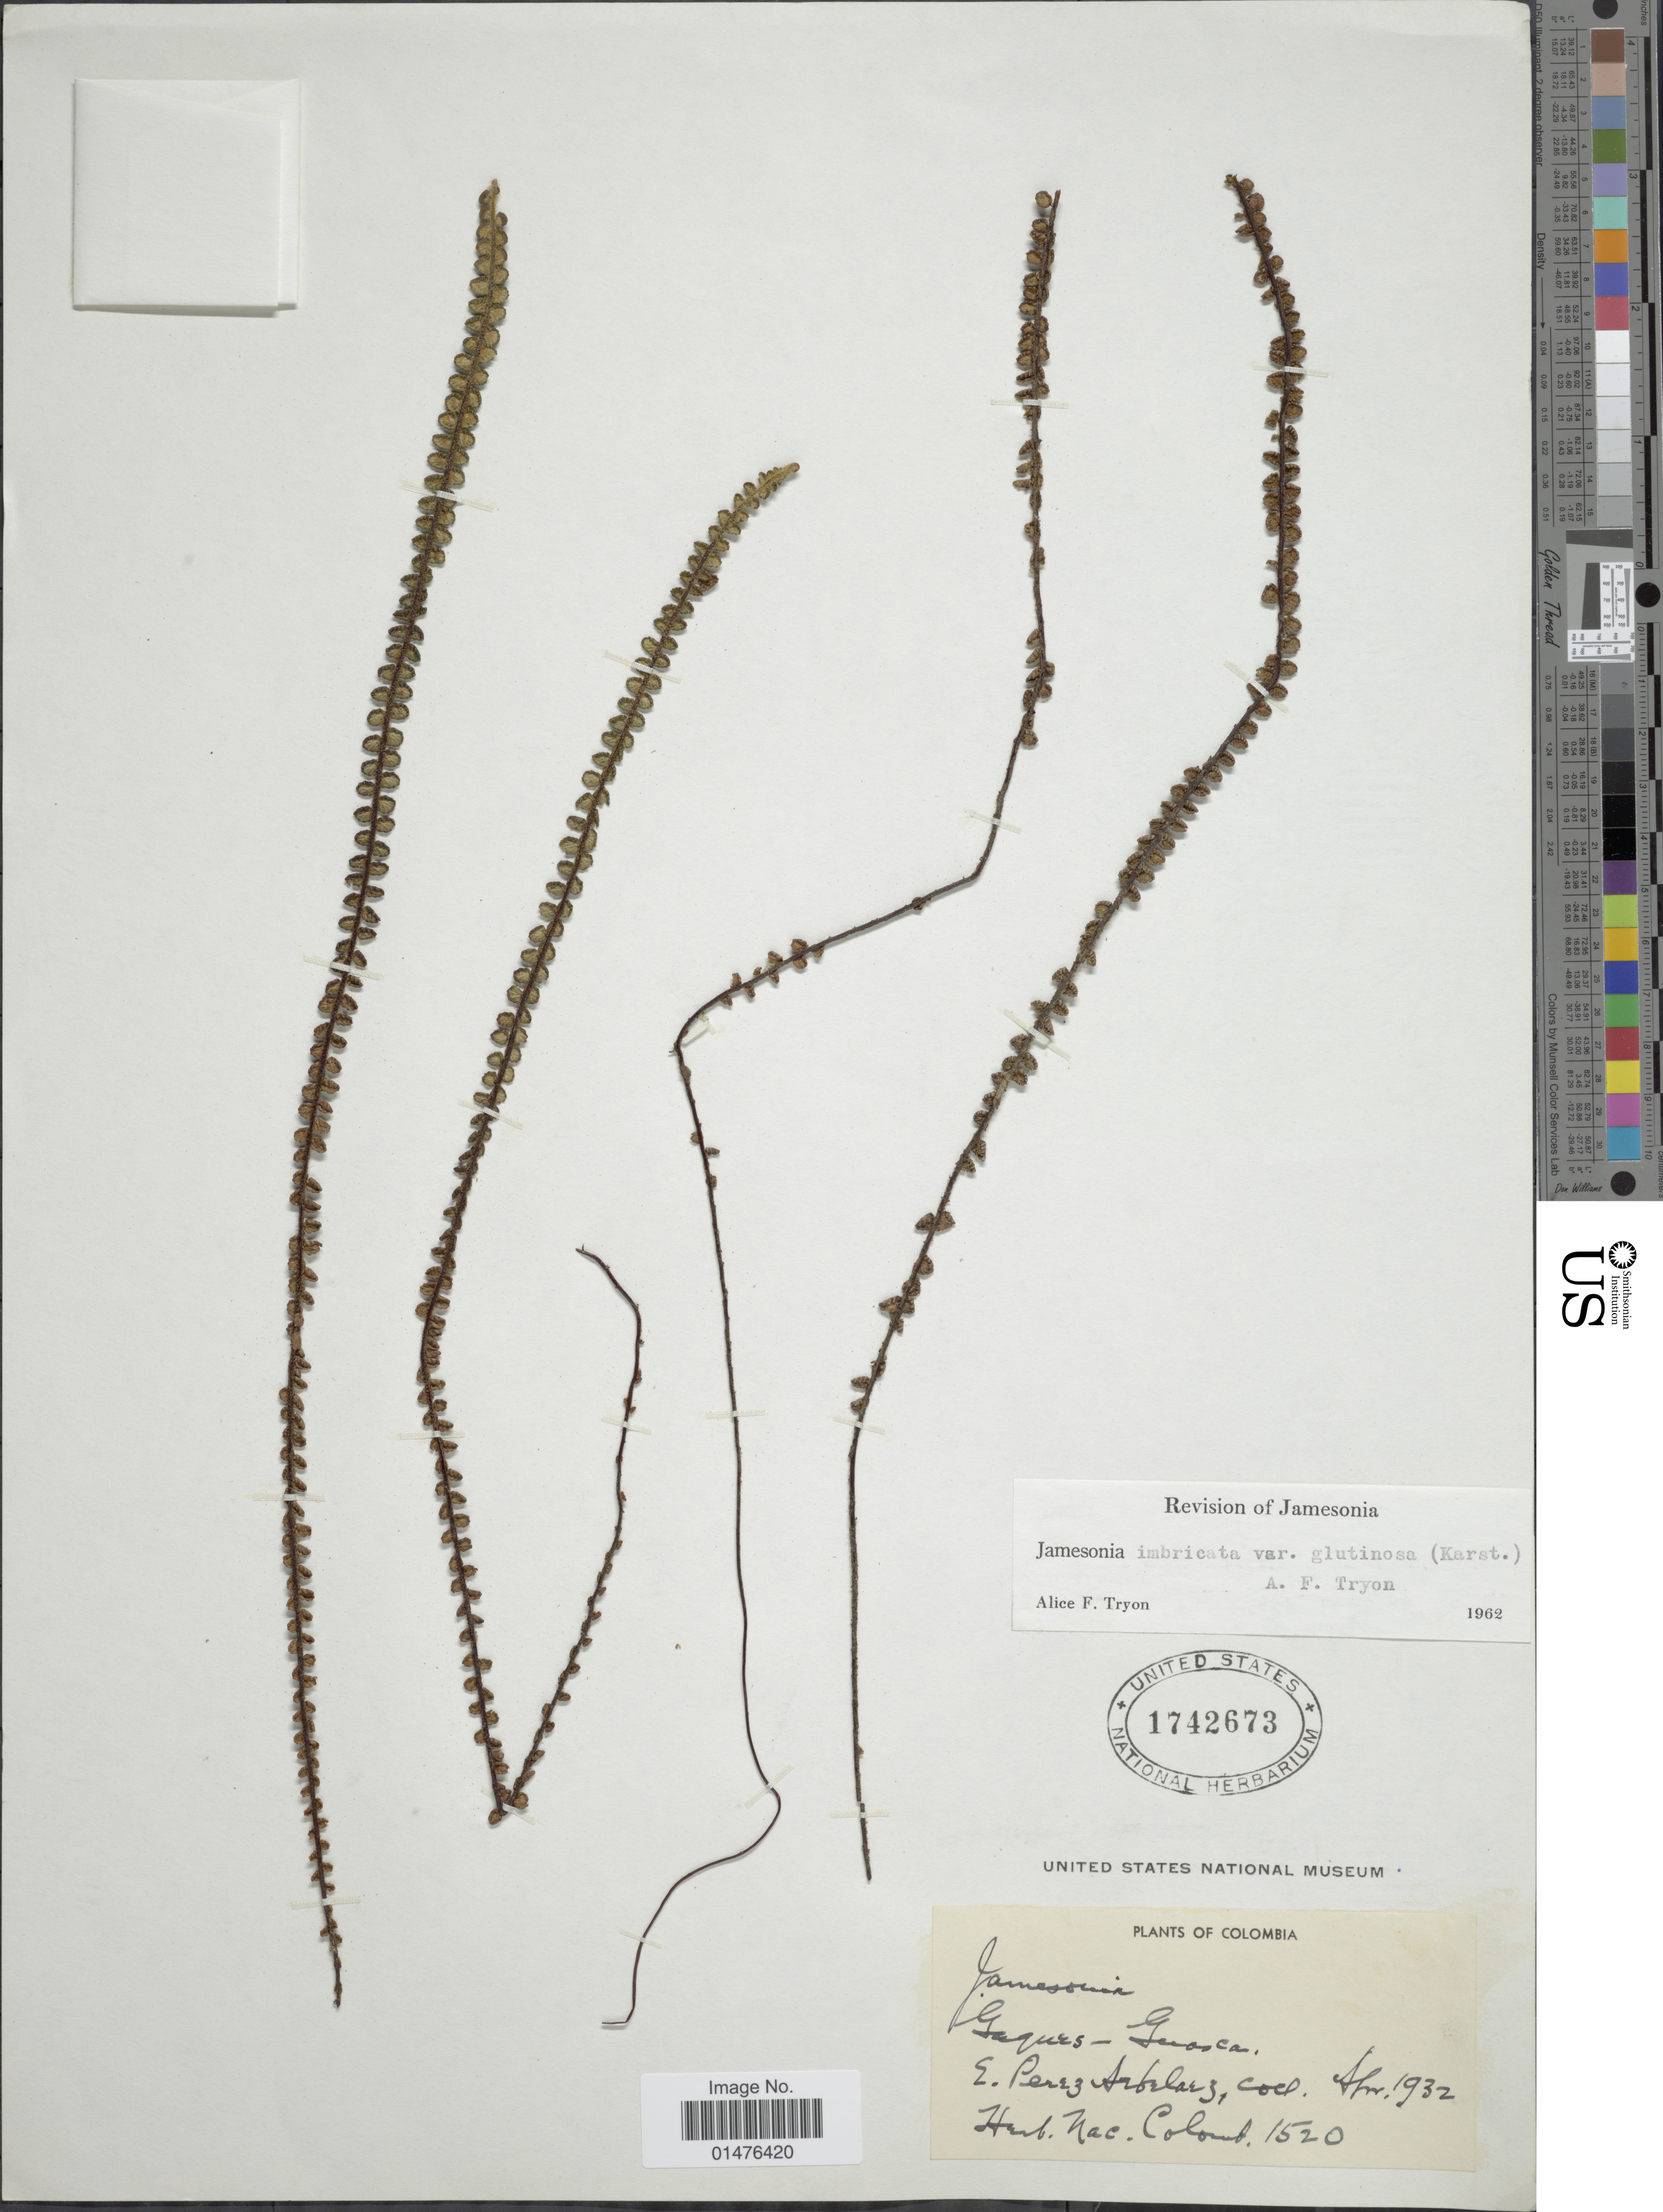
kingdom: Plantae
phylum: Tracheophyta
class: Polypodiopsida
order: Polypodiales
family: Pteridaceae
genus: Jamesonia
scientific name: Jamesonia imbricata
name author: (Sw.) Hook. & Grev.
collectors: E. Pérez Arbeláez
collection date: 1932-04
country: Colombia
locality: Gaques-Guasca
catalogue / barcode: US 1742673